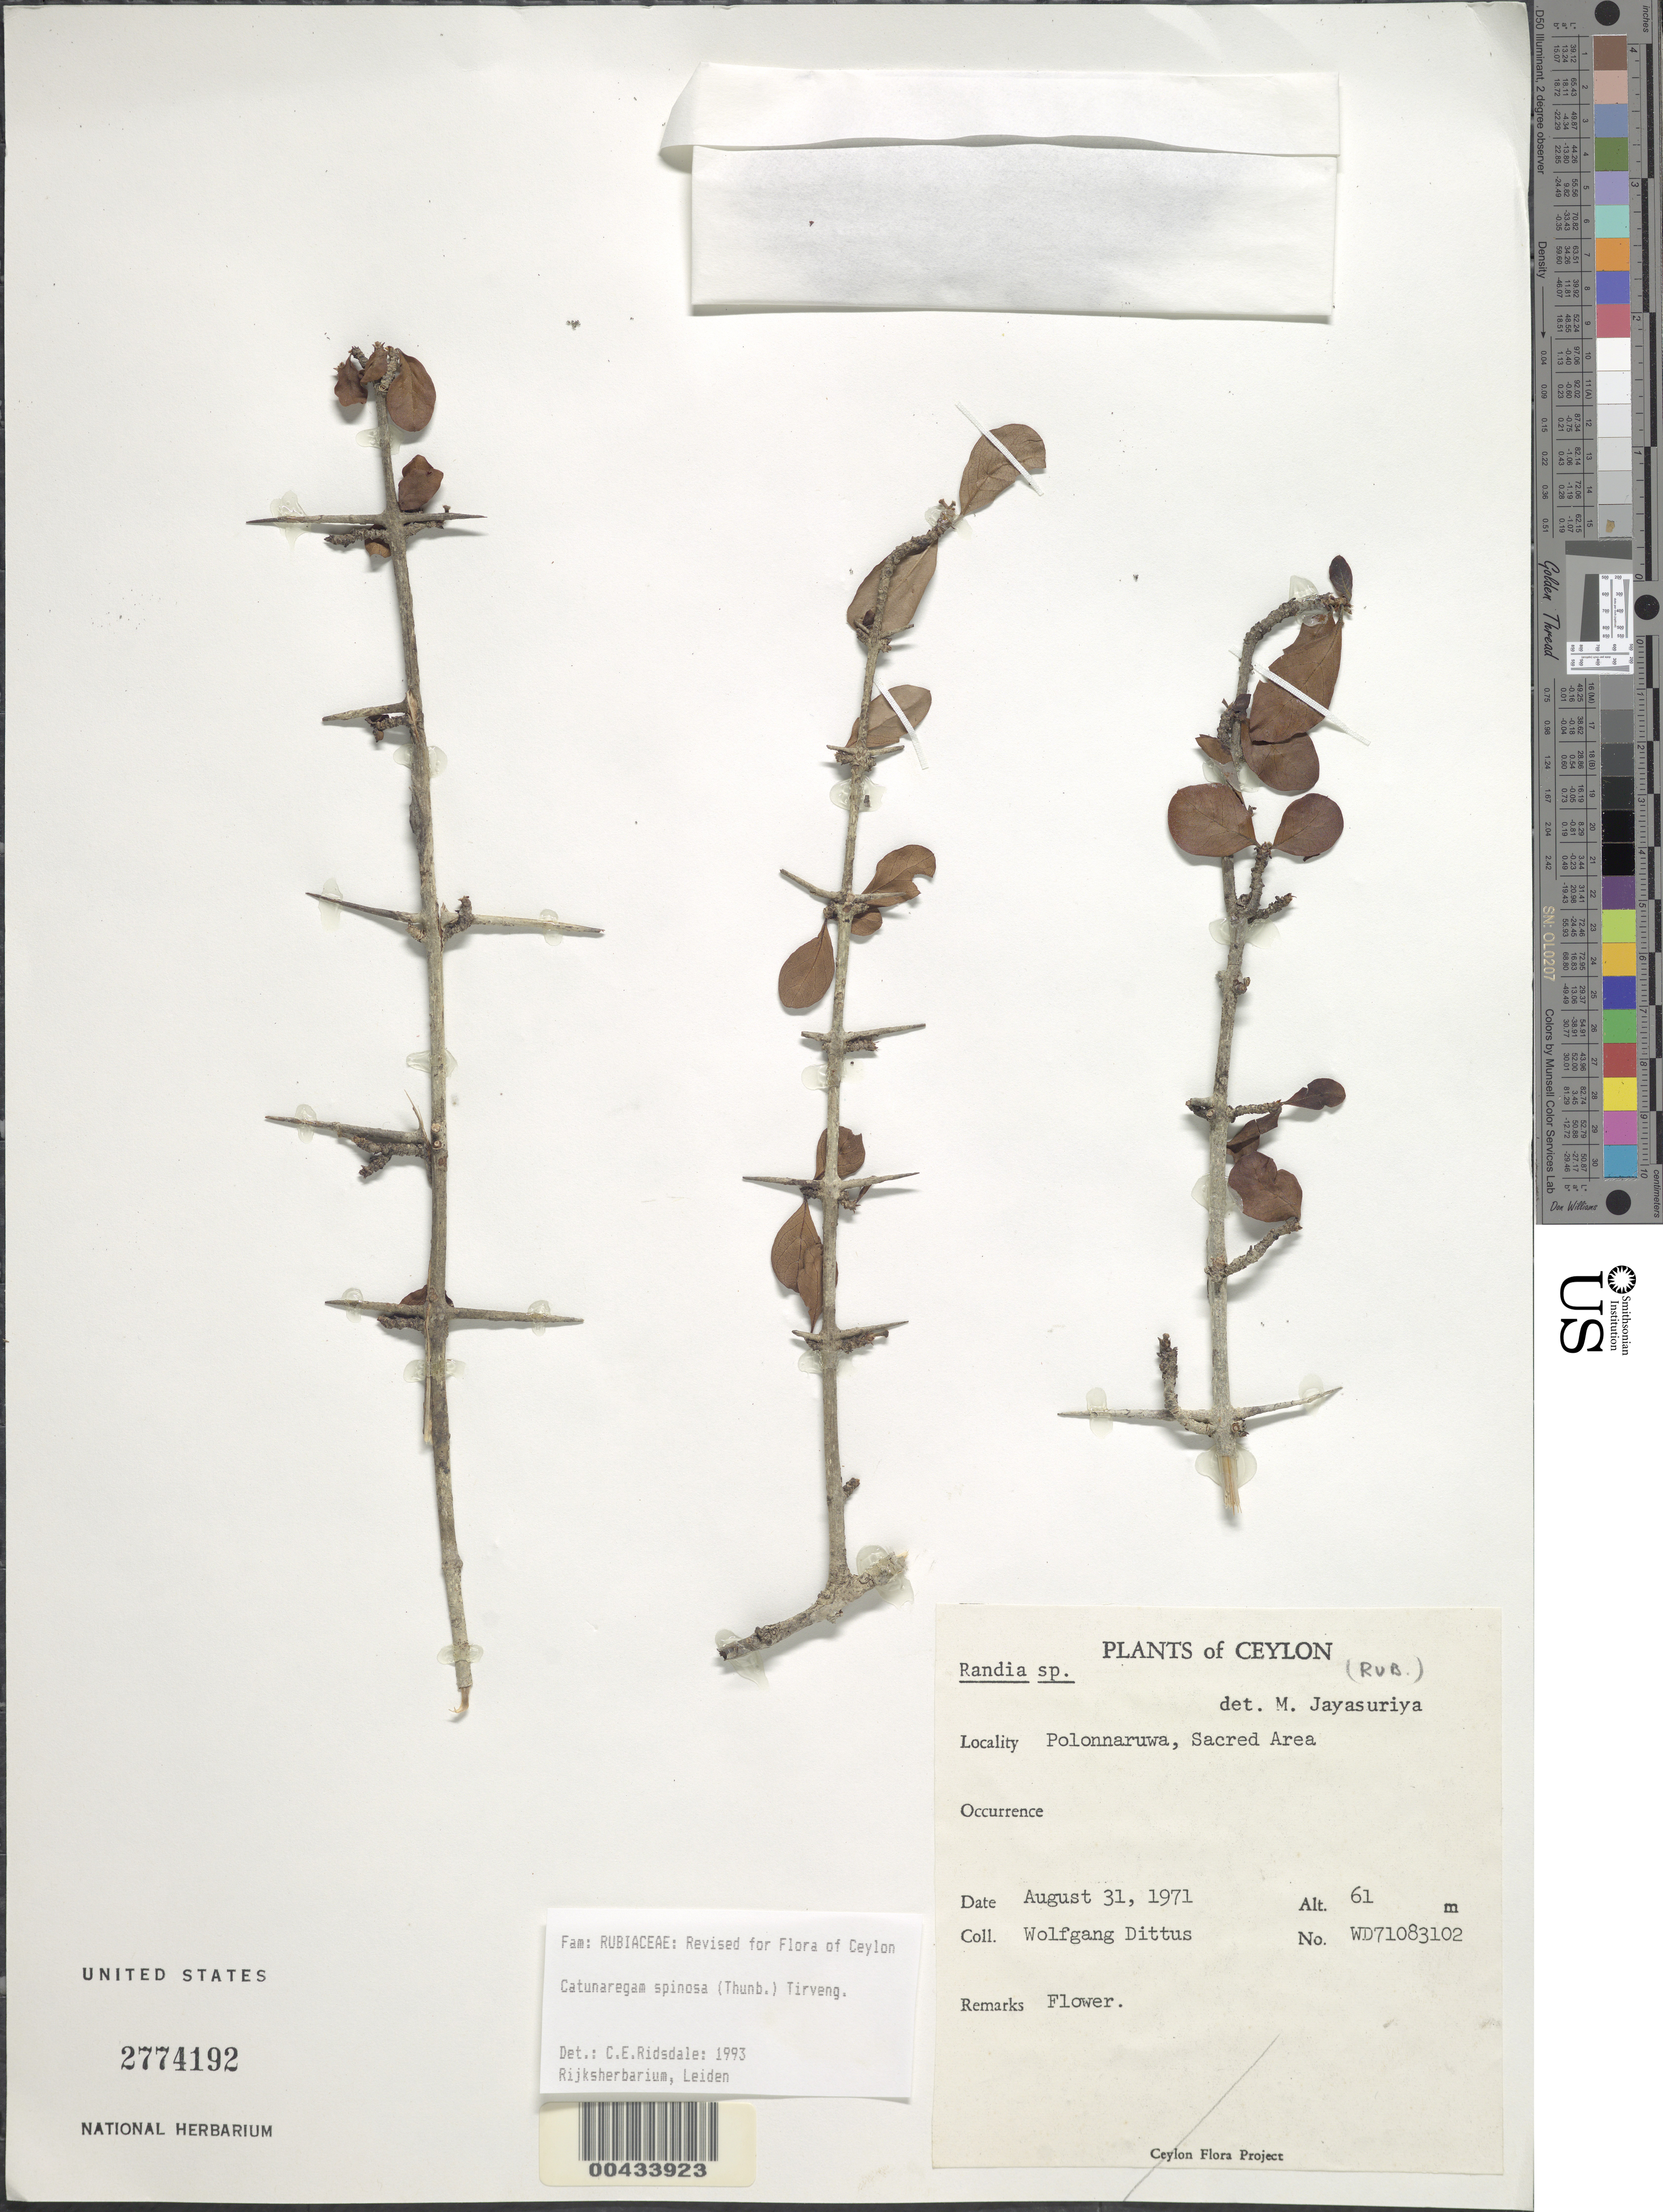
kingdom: Plantae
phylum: Tracheophyta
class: Magnoliopsida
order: Gentianales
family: Rubiaceae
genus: Catunaregam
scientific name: Catunaregam spinosa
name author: (Thunb.) Tirveng.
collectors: W. Dittus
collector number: WD71083102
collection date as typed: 31 Aug 1971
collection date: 1971-08-31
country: Sri Lanka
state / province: North Central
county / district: Polonnaruwa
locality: Polonnaruwa Sacred Area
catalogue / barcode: US 2774192